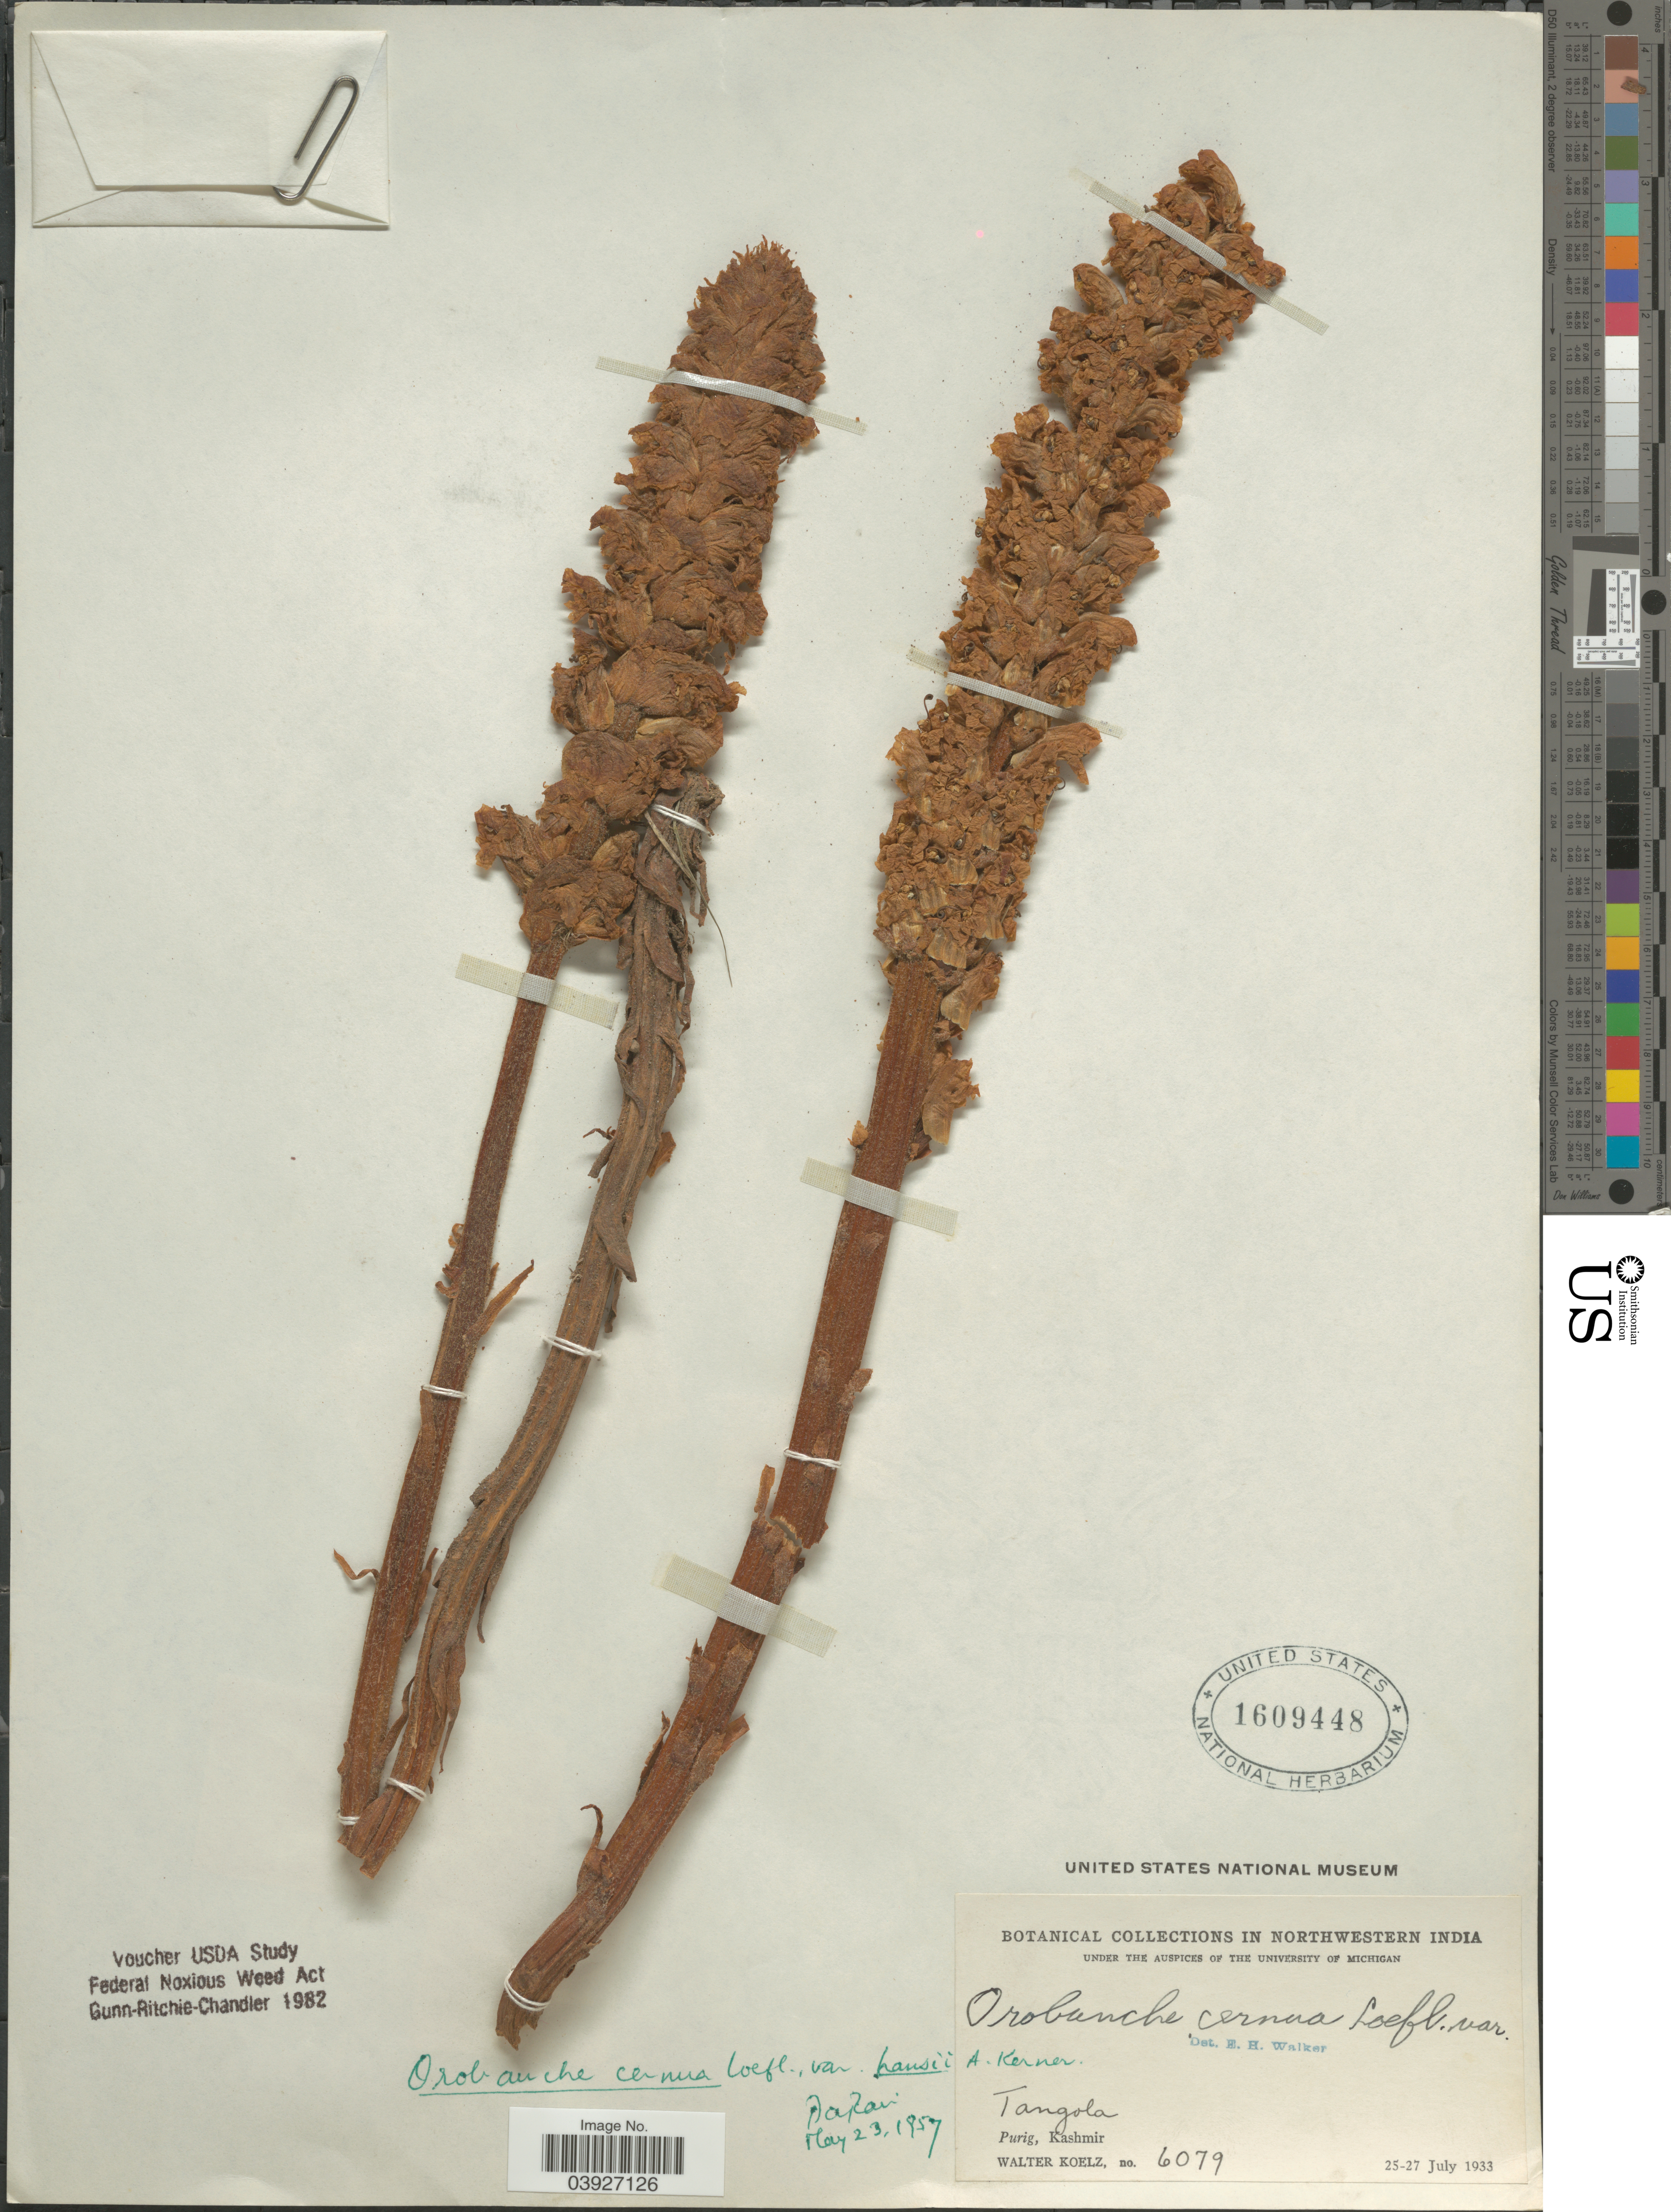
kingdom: Plantae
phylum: Tracheophyta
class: Magnoliopsida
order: Lamiales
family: Orobanchaceae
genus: Orobanche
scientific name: Orobanche cernua f. hansii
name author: (A. Kern.) Beck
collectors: W. N. Koelz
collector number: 6079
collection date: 1933-07-25/1933-07-27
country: India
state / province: Jammu and Kashmir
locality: In northwestern India. Tangola. Purig, Kashmir.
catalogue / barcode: US 1609448